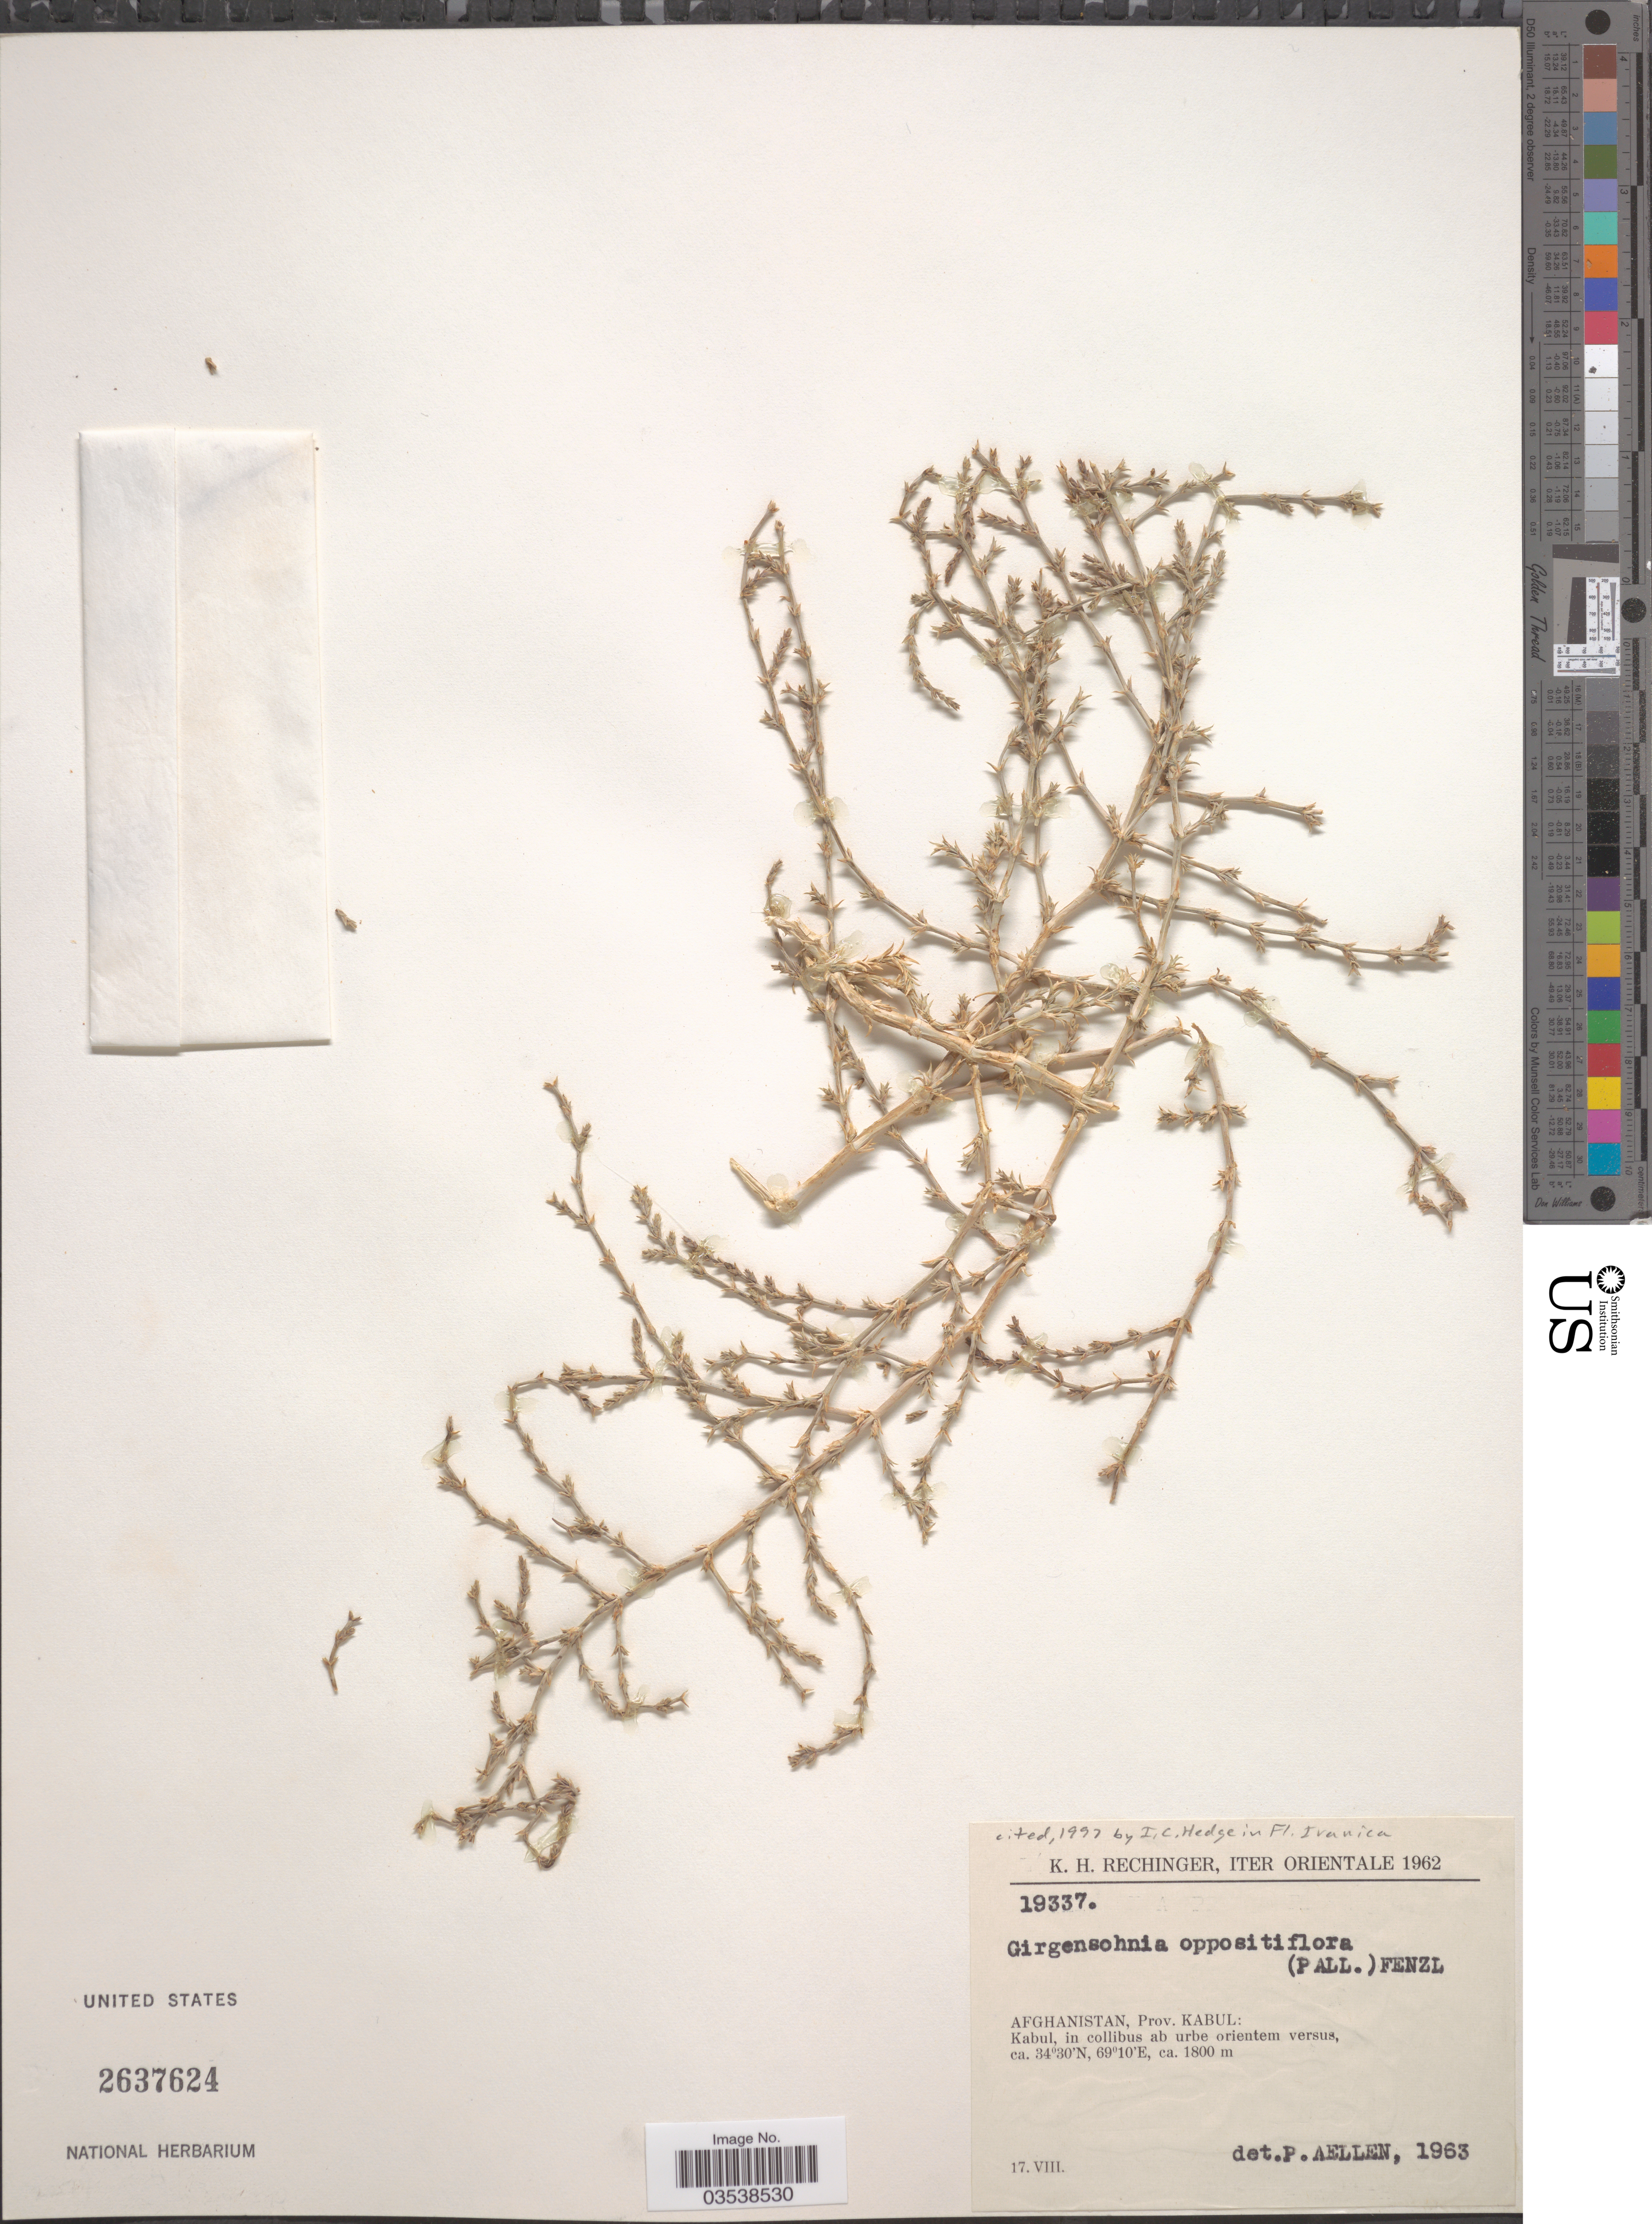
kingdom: Plantae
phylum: Tracheophyta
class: Magnoliopsida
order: Caryophyllales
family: Amaranthaceae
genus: Girgensohnia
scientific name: Girgensohnia oppositiflora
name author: (Pall.) Fenzl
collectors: K. H. Rechinger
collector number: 19337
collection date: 1962-08-17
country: Afghanistan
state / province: Kabul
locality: Iter Orientale. Kabul, in collibus ab urbe orientem versus.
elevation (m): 1800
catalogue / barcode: US 2637624